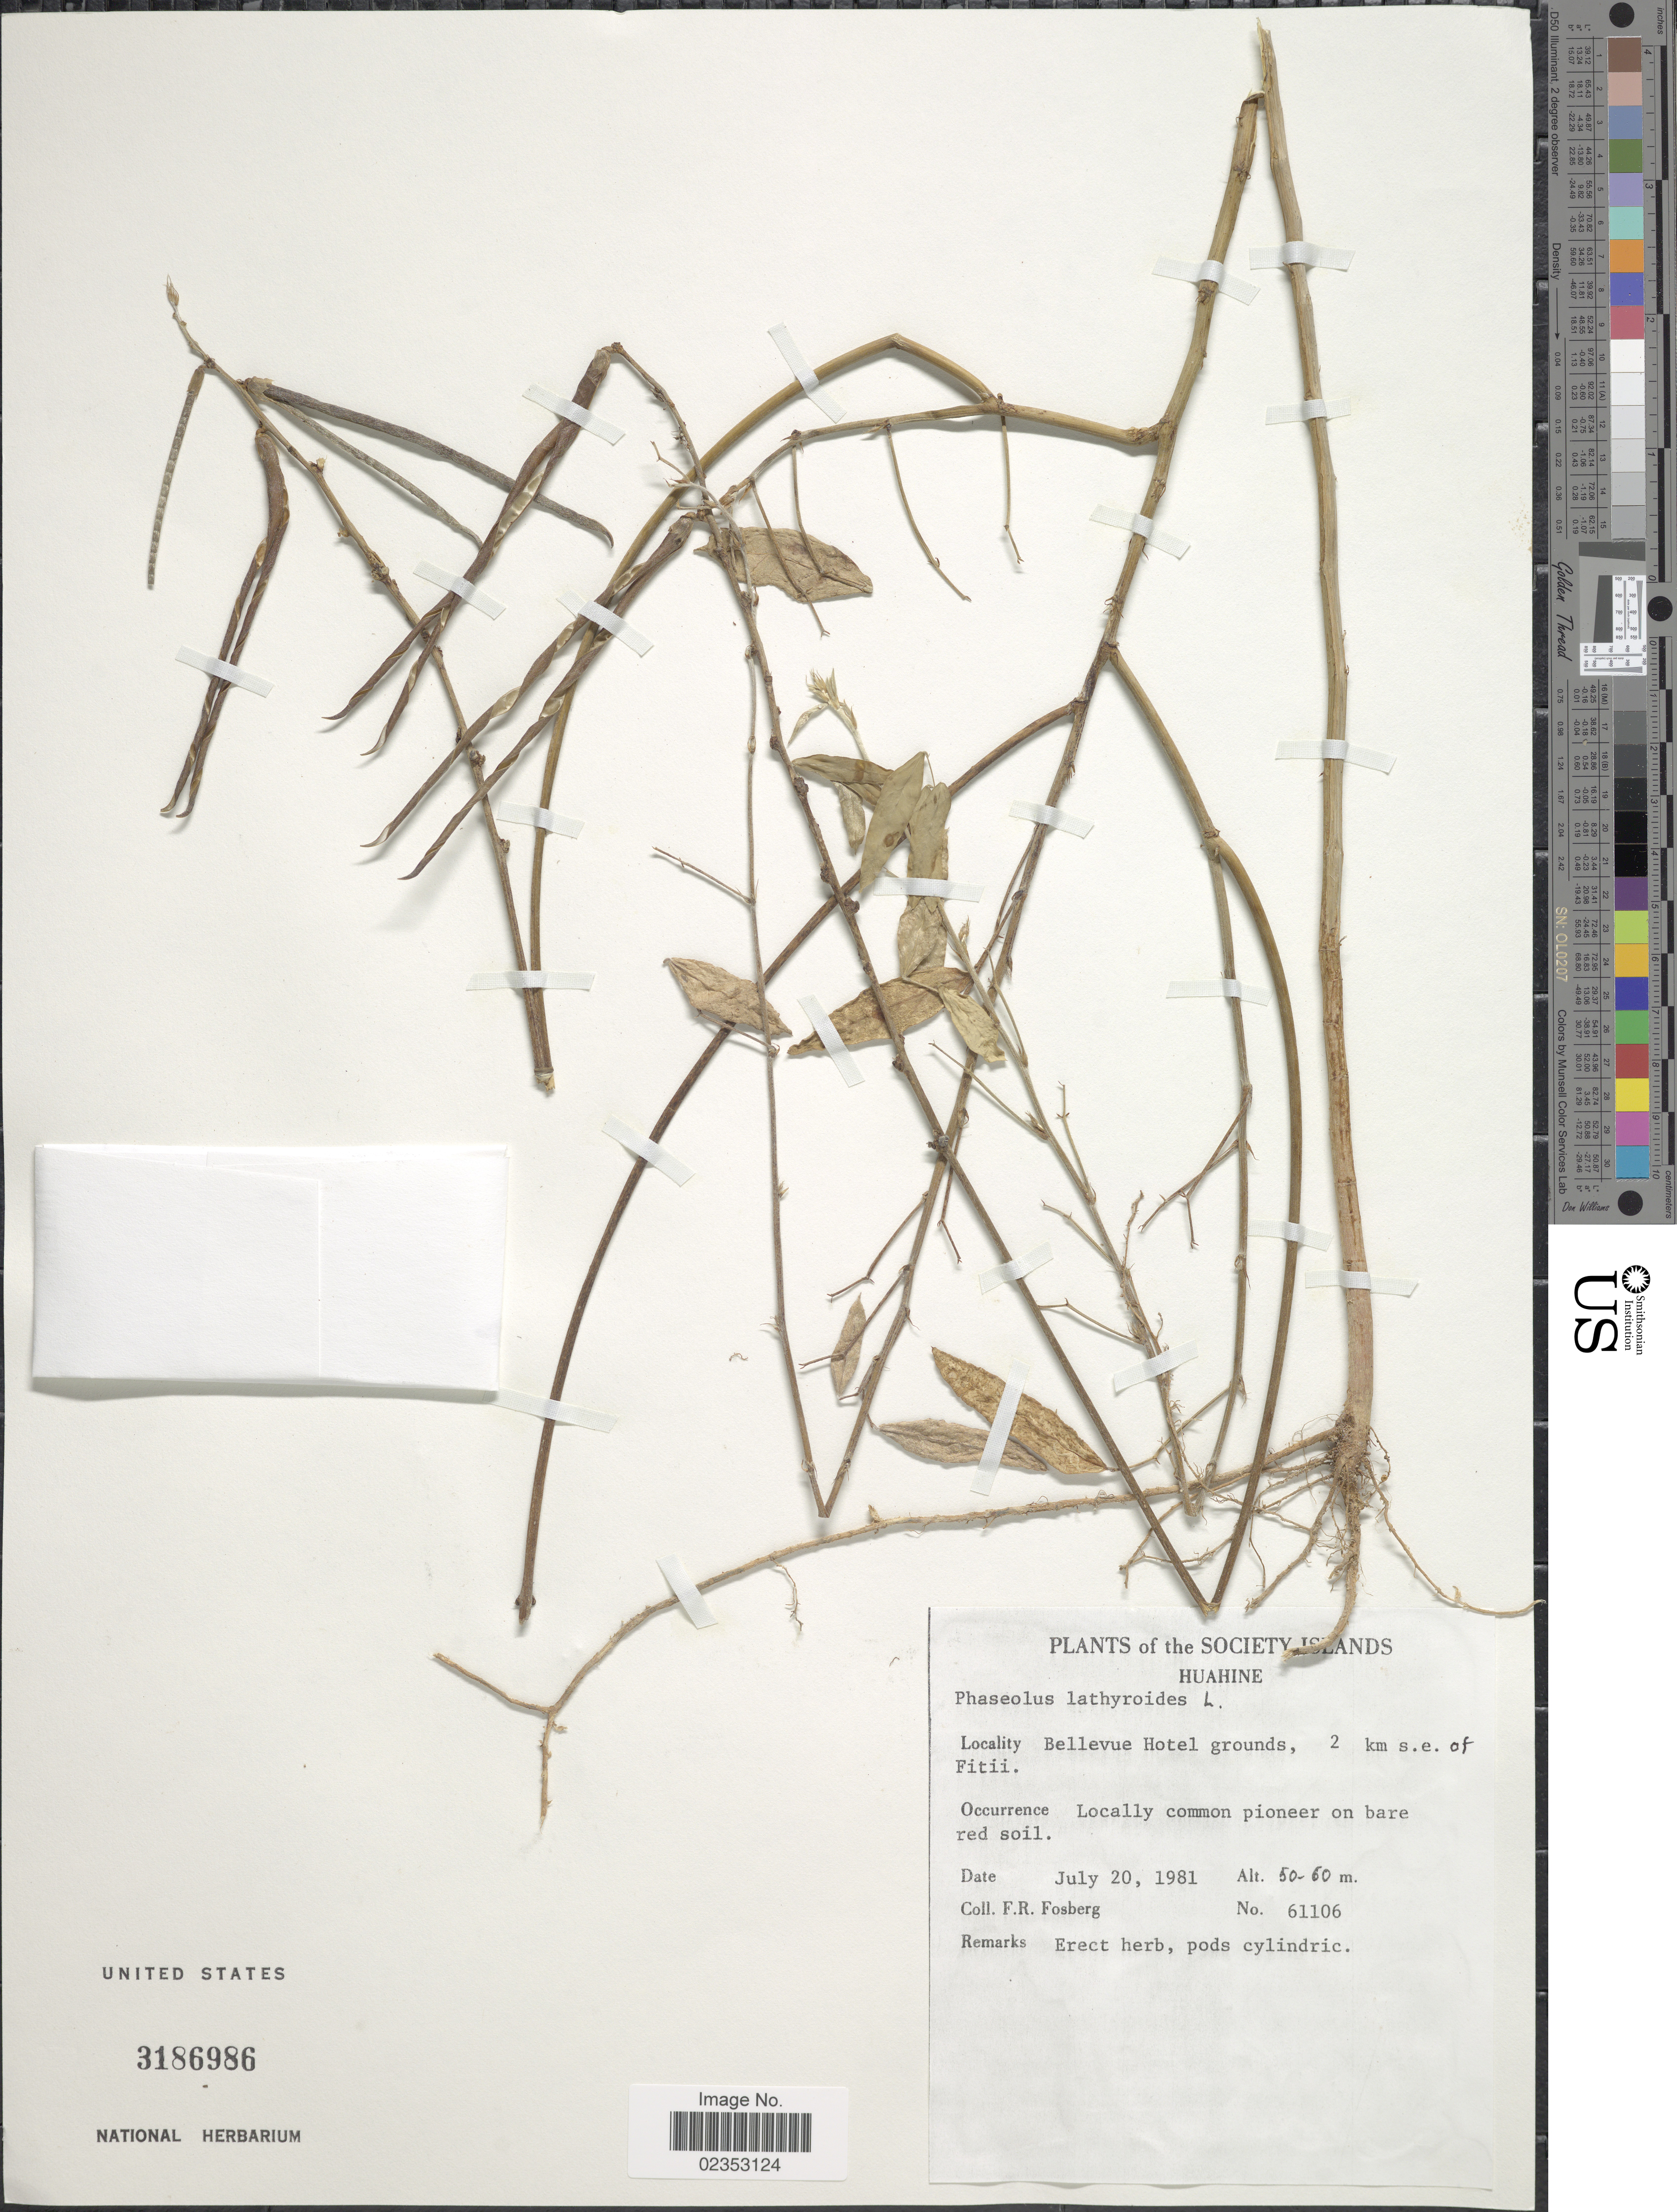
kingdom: Plantae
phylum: Tracheophyta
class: Magnoliopsida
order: Fabales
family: Fabaceae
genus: Macroptilium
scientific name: Macroptilium lathyroides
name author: (L.) Urb.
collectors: F. R. Fosberg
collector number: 61106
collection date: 1981-07-20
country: French Polynesia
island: Huahine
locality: The Society Islands, Huahine, Bellevue Hotel grounds, 2 km s.e. of Fitii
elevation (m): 50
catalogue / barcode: US 3186986